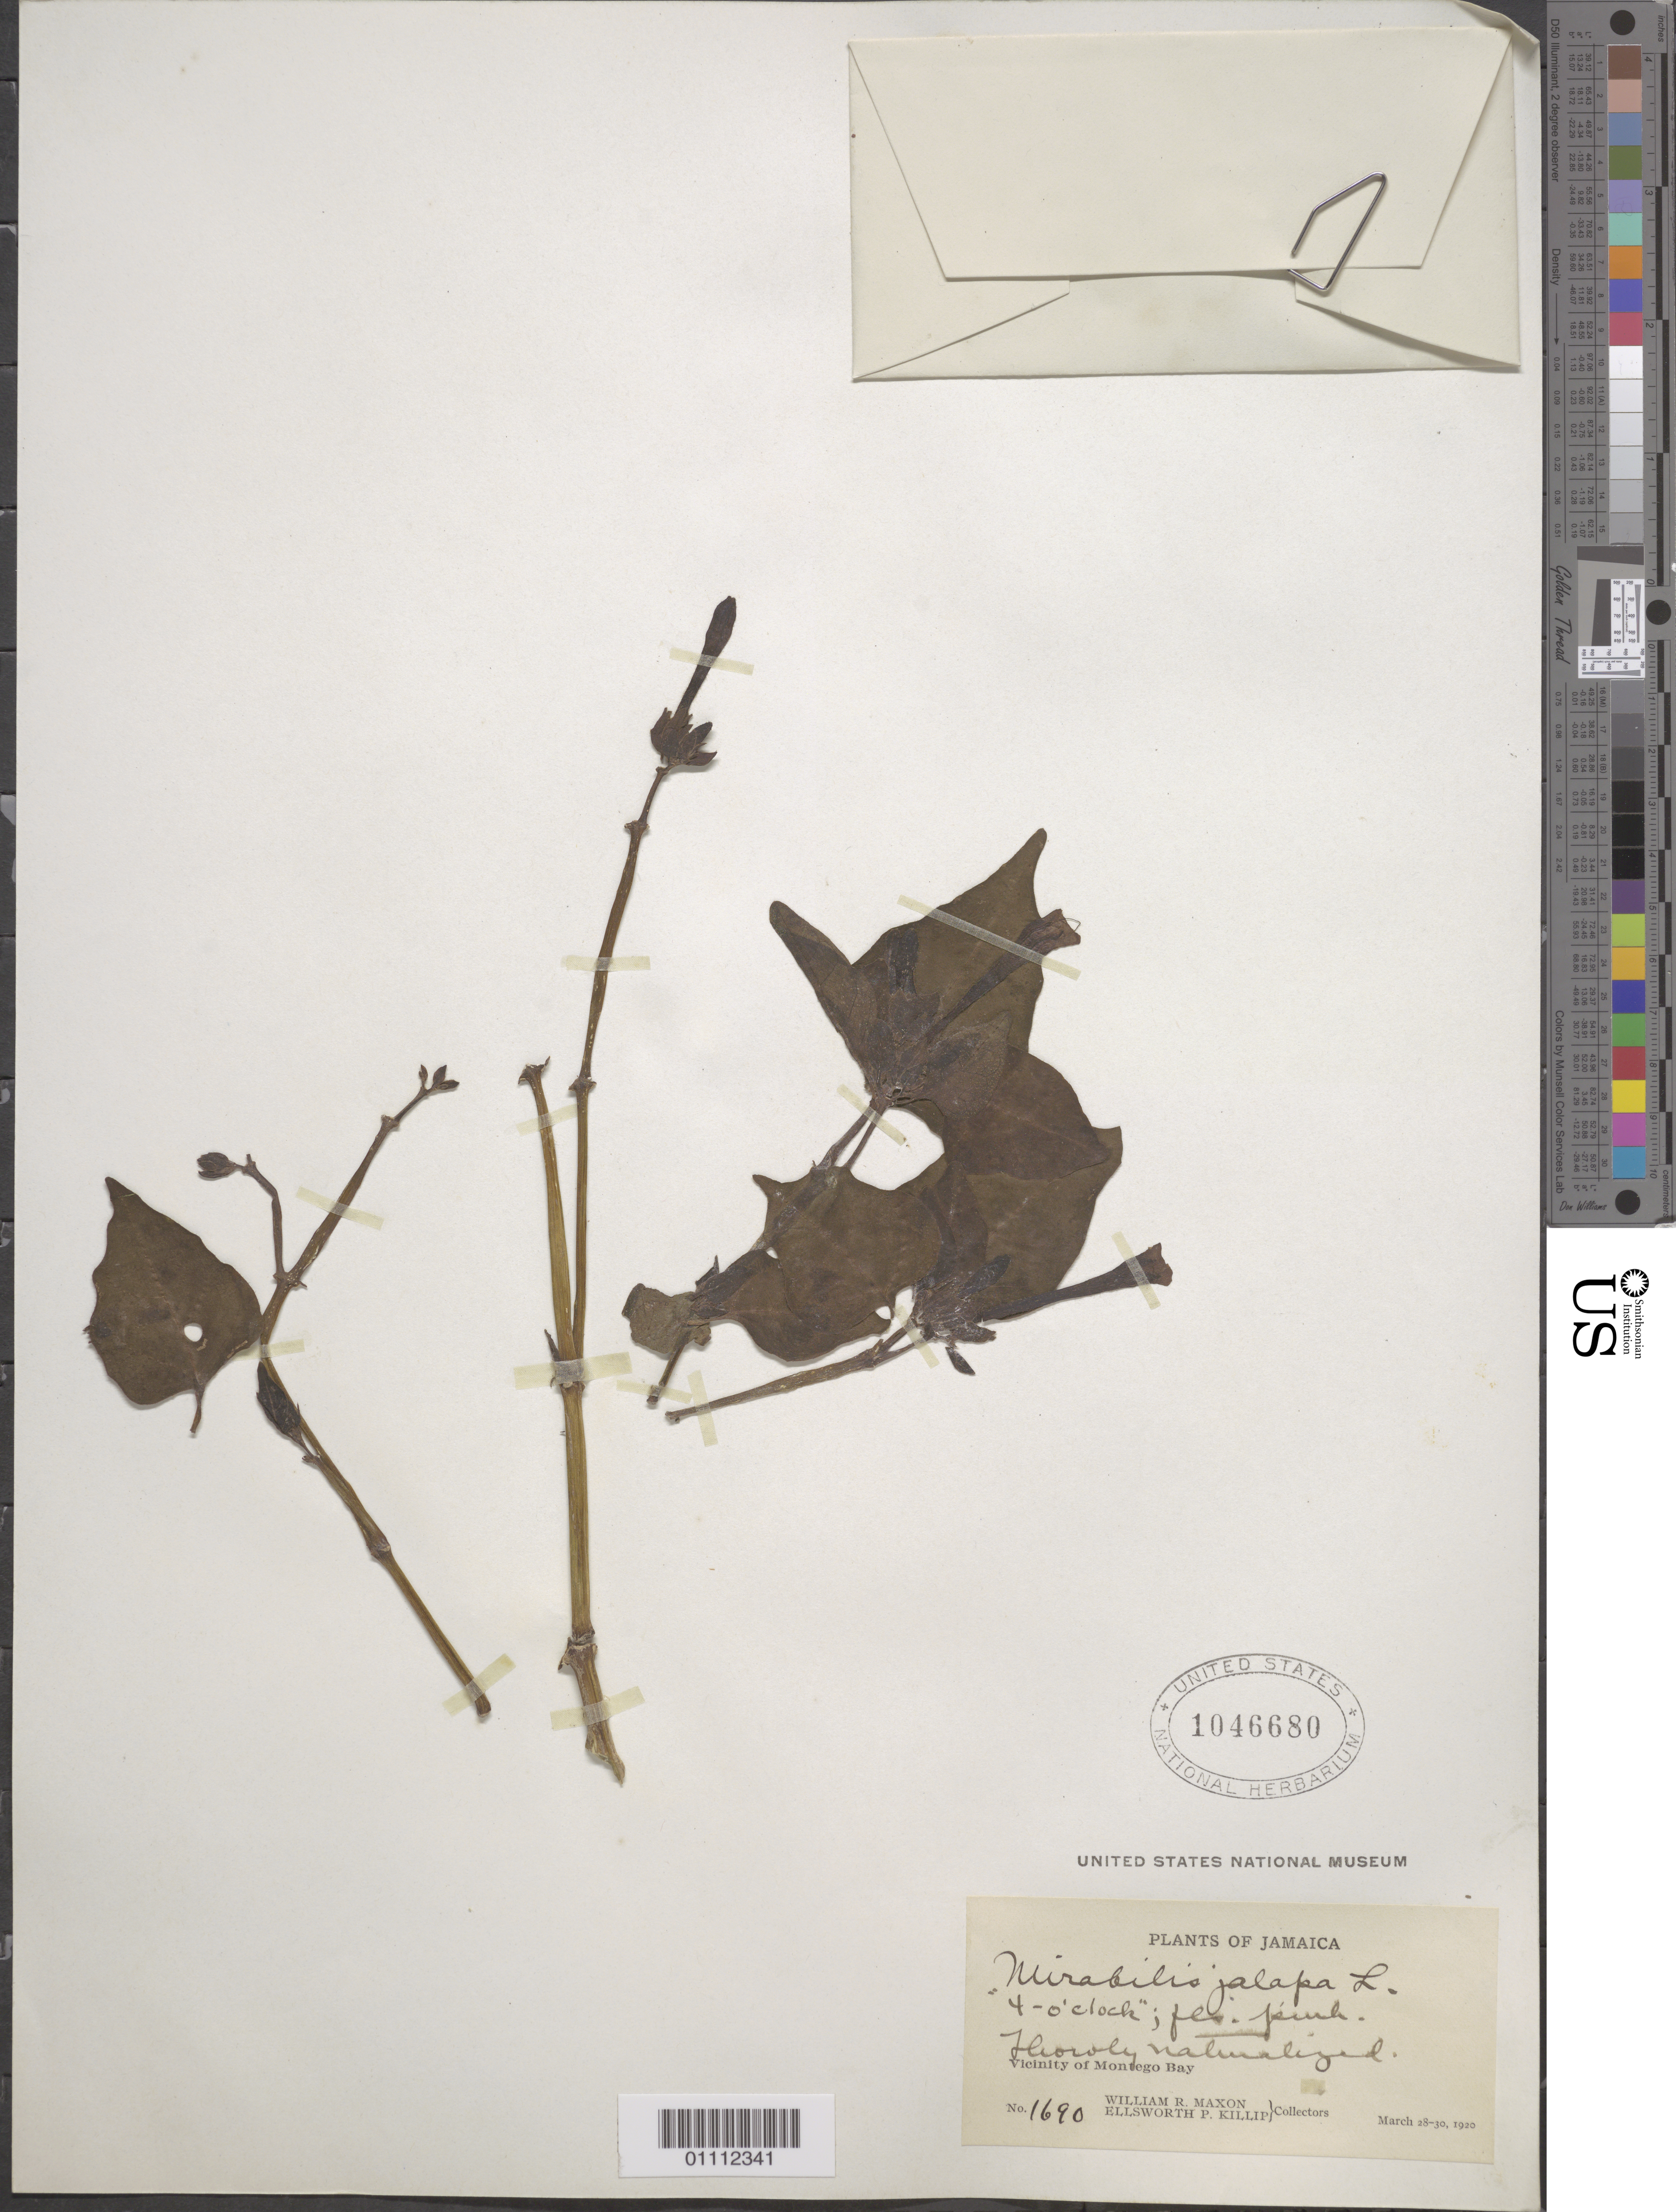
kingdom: Plantae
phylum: Tracheophyta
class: Magnoliopsida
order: Caryophyllales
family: Nyctaginaceae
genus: Mirabilis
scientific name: Mirabilis jalapa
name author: L.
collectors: W. R. Maxon & E. P. Killip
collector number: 1690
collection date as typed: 28 Mar 1920 to 30 Mar 1920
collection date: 1920-03-28/1920-03-30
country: Jamaica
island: Jamaica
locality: Montego Bay vicinity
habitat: Thoroughly naturalized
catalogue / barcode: US 1046680